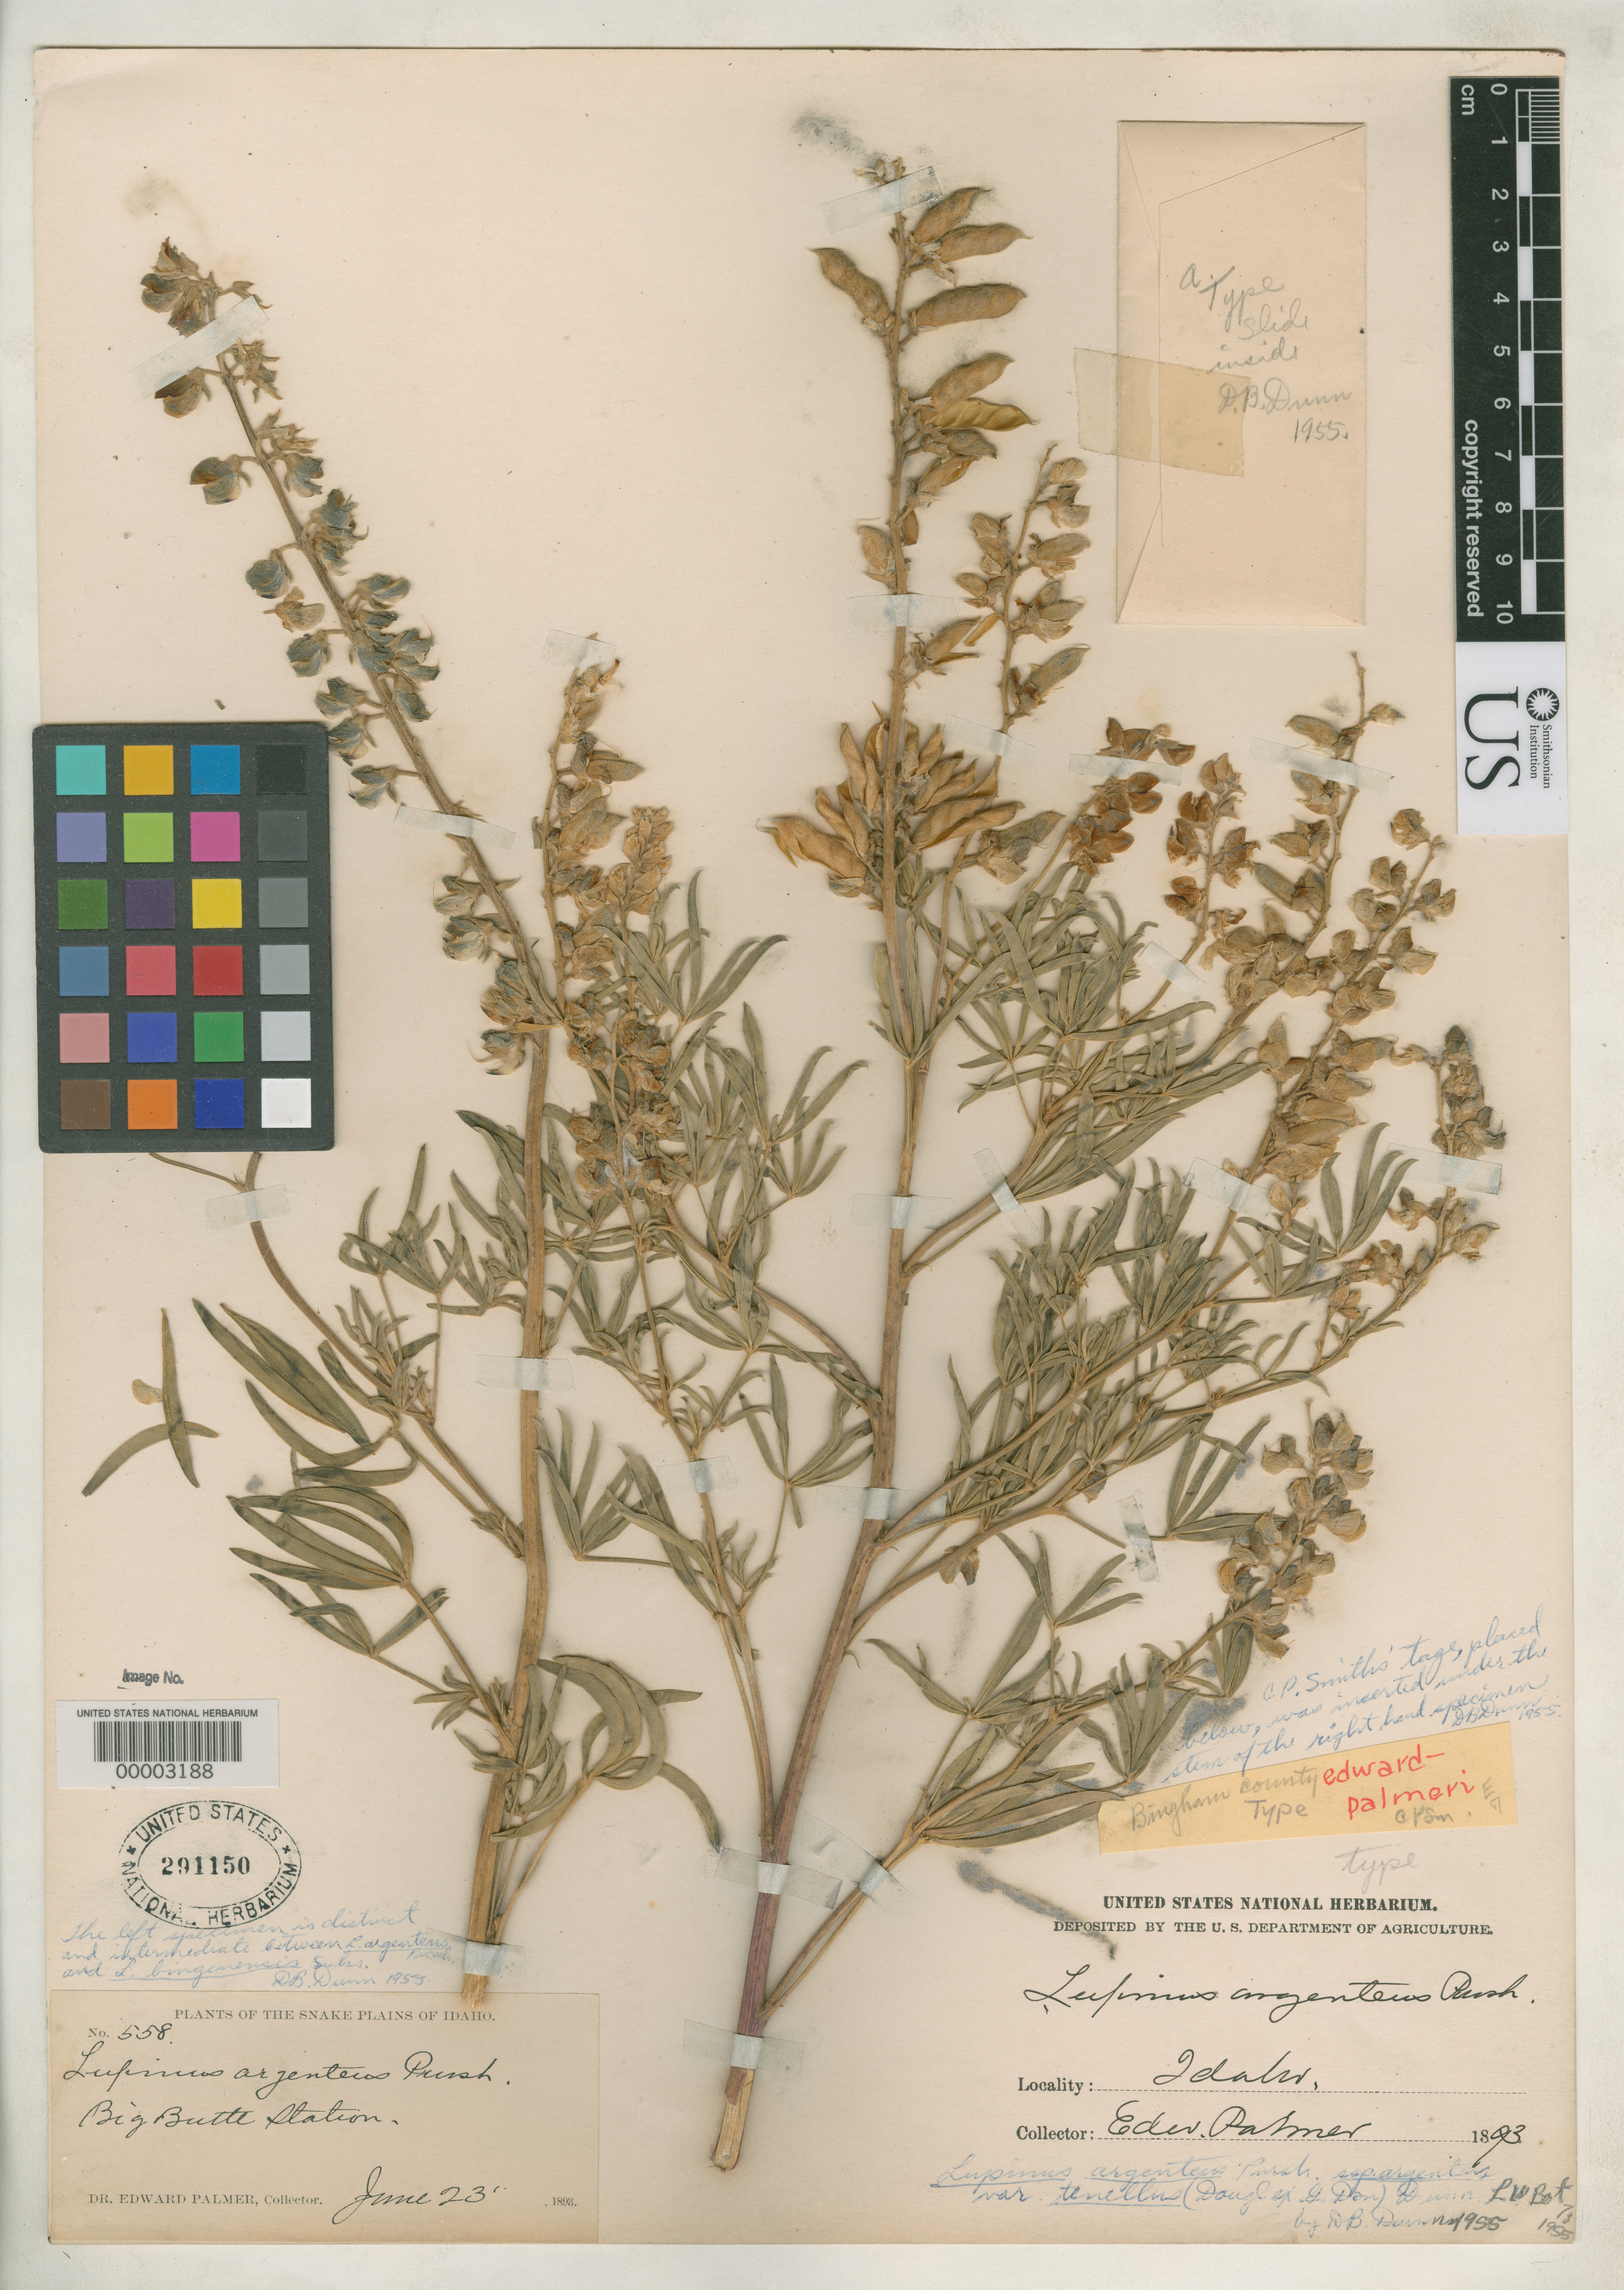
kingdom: Plantae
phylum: Tracheophyta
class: Magnoliopsida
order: Fabales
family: Fabaceae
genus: Lupinus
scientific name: Lupinus edward-palmeri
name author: C.P. Sm.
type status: Holotype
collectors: E. Palmer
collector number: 558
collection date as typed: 23 Jun 1893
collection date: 1893-06-23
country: United States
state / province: Idaho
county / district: Bingham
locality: Big Butte Station, Cerro Grade.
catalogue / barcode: US 291150